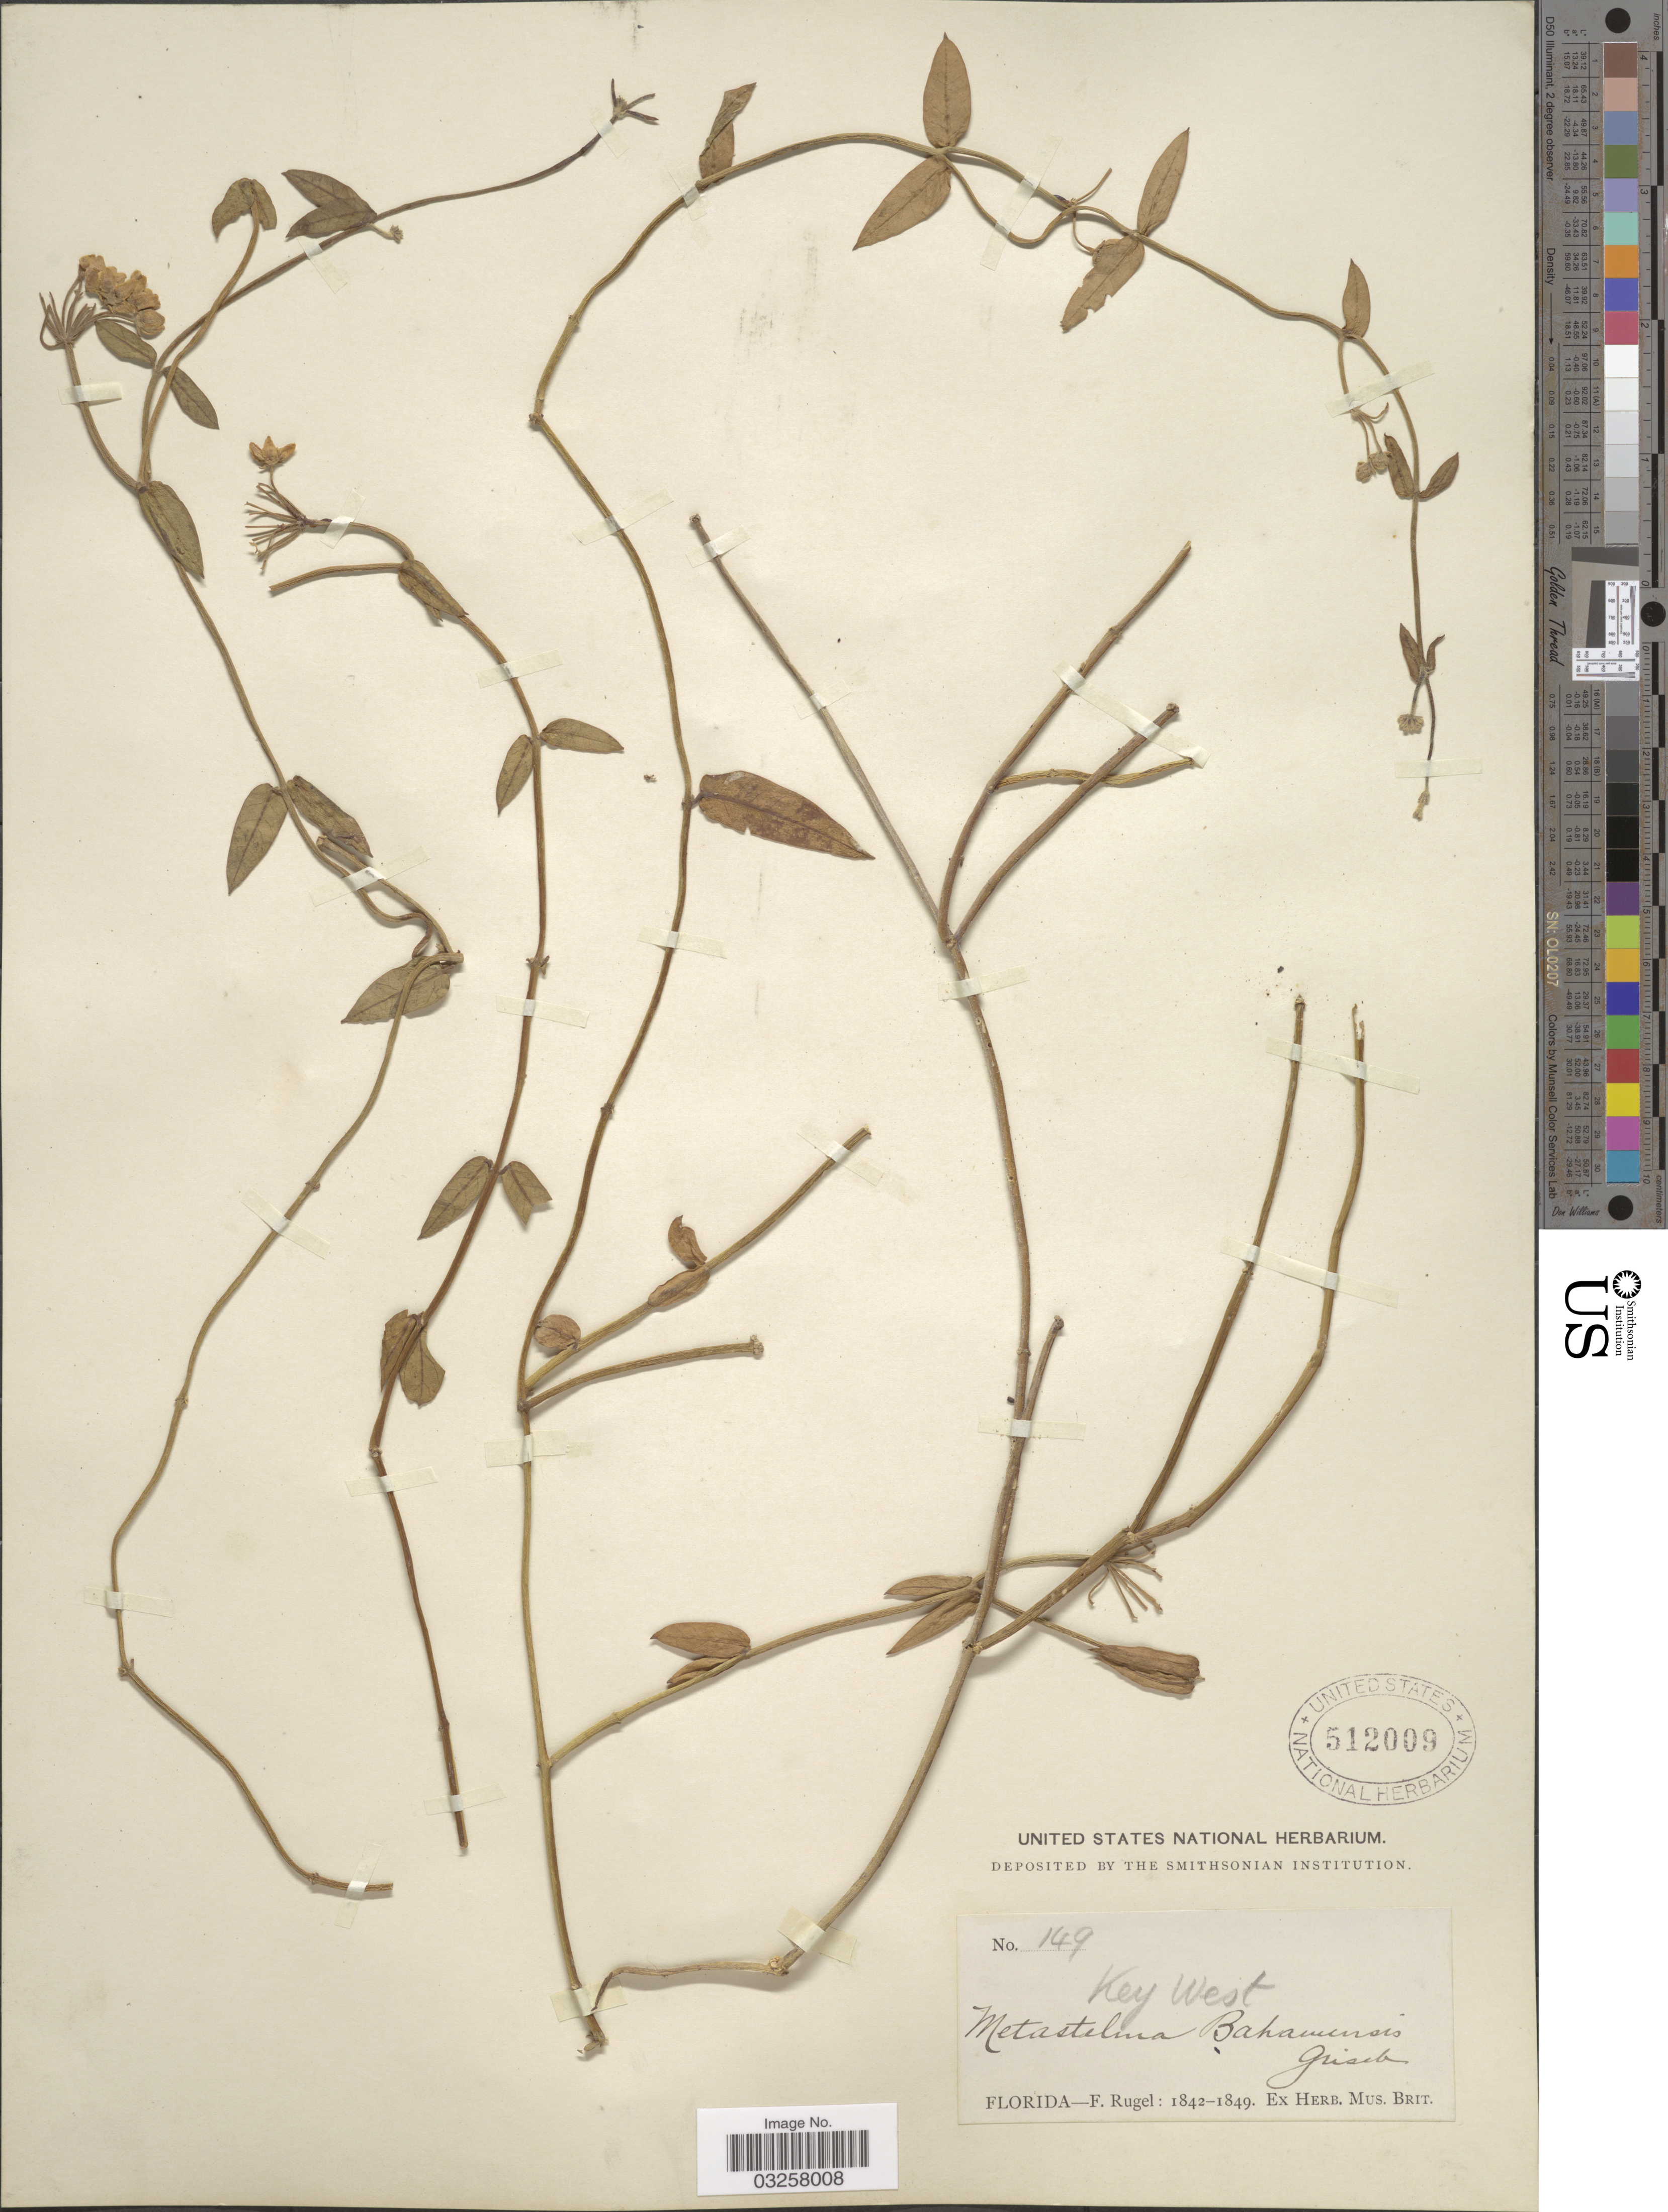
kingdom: Plantae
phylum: Tracheophyta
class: Magnoliopsida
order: Gentianales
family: Apocynaceae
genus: Metastelma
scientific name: Metastelma bahamense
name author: Griseb.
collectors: F. Rugel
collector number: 149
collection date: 1842/1849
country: United States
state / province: Florida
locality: Key West.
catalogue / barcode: US 512009